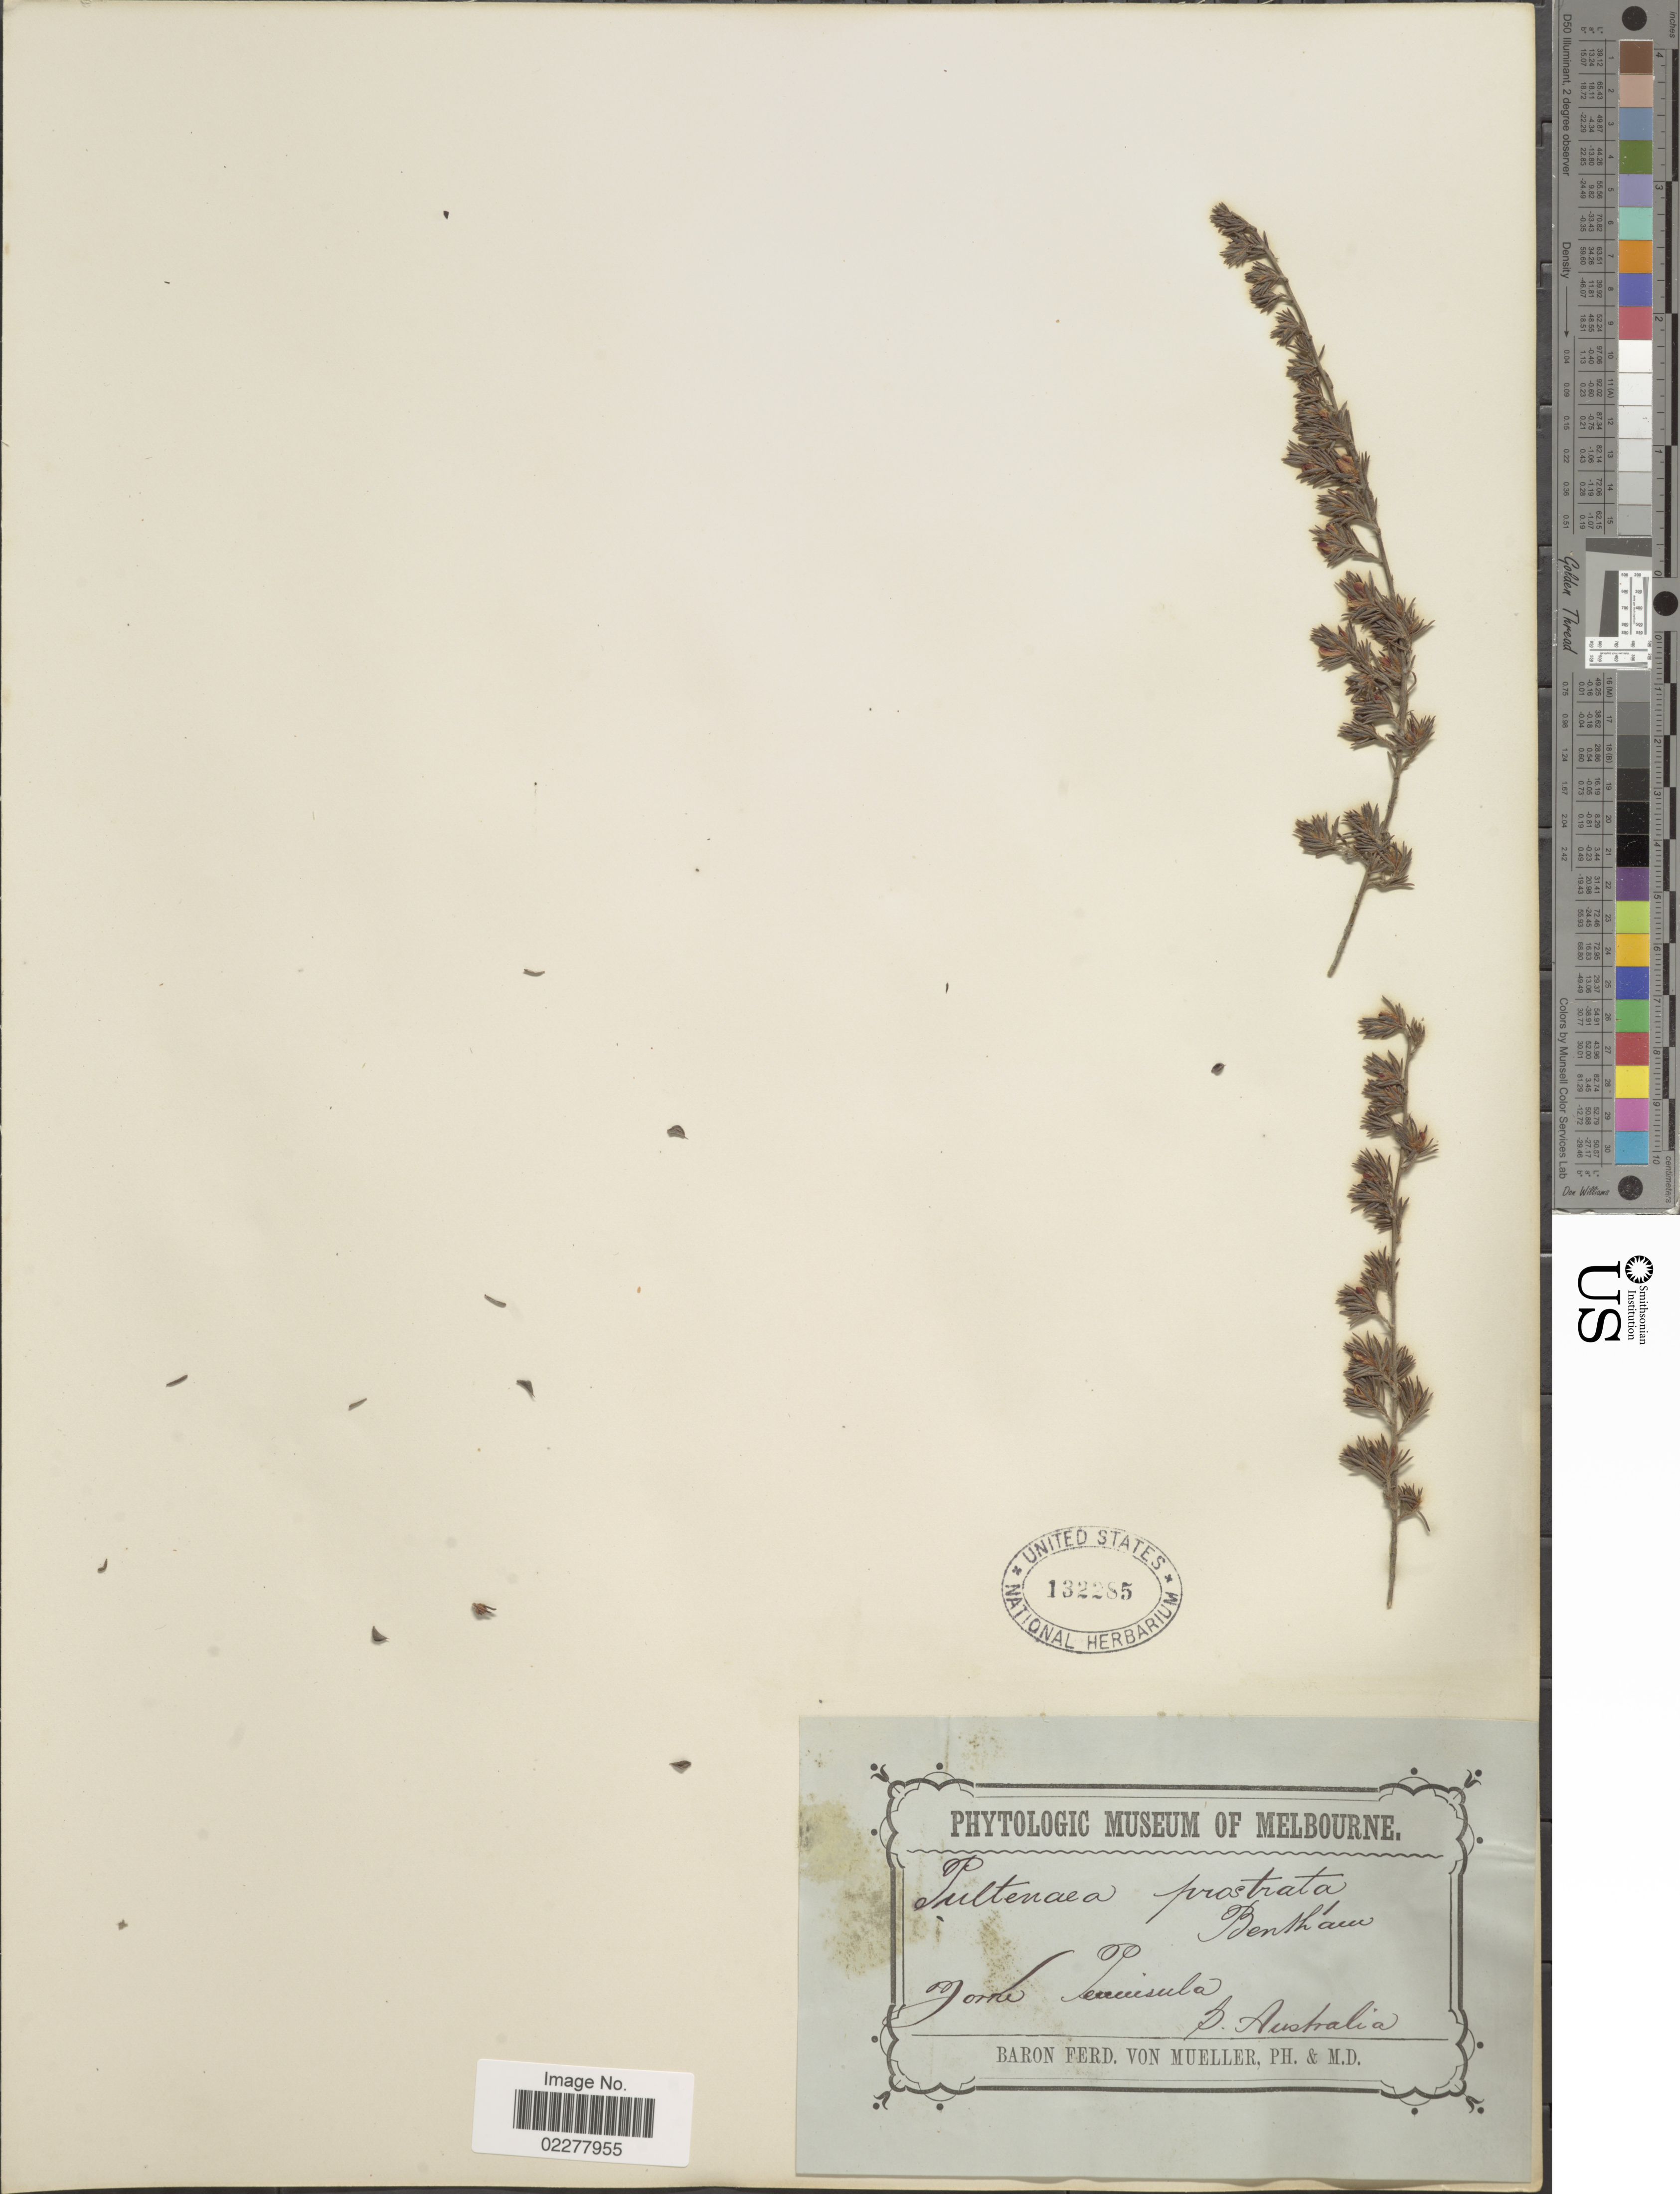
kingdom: Plantae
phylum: Tracheophyta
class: Magnoliopsida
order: Fabales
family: Fabaceae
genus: Pultenaea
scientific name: Pultenaea prostrata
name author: Benth.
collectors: F. von Mueller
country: Australia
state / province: South Australia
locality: Yorke Penninsula. S. Australia.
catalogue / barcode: US 132285